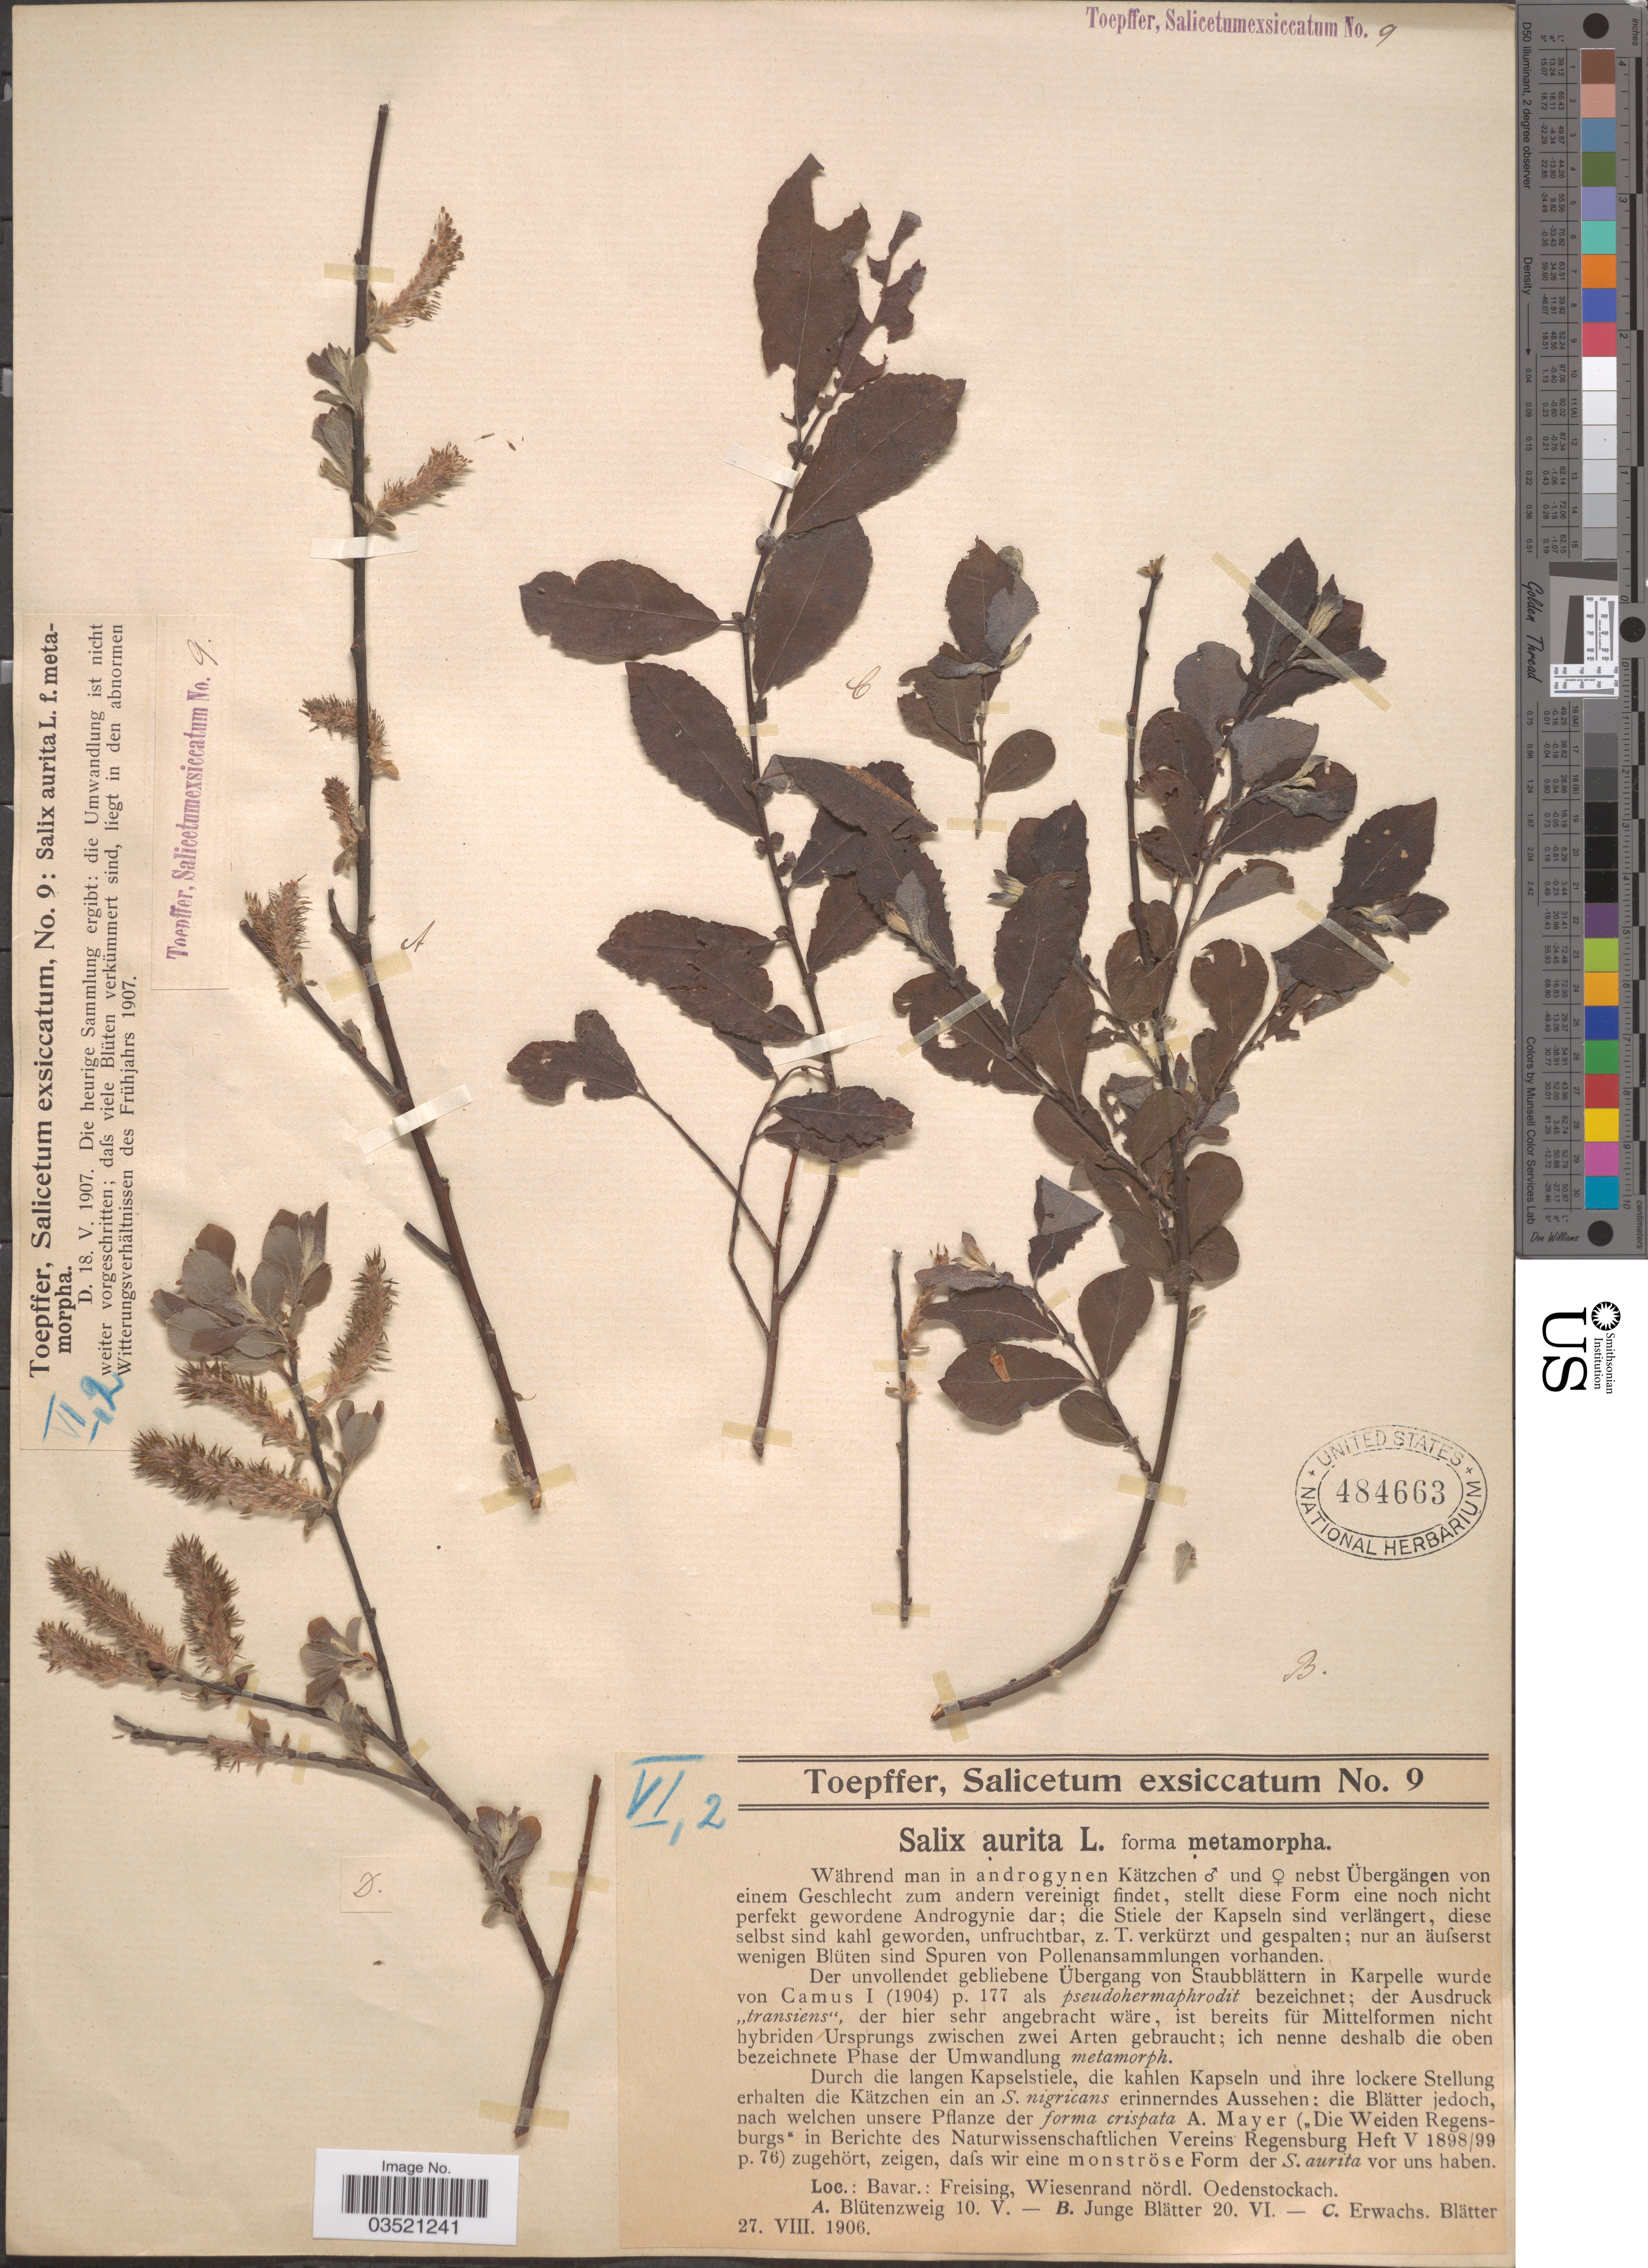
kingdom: Plantae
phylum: Tracheophyta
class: Magnoliopsida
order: Malpighiales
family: Salicaceae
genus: Salix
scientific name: Salix aurita f. metamorpha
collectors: A. Toepffer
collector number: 9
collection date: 1906-05-10/1907-05-18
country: Germany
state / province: Bayern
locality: Bavar.: Freising, Wiesenrand nördl. Oedenstockach.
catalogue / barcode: US 484663